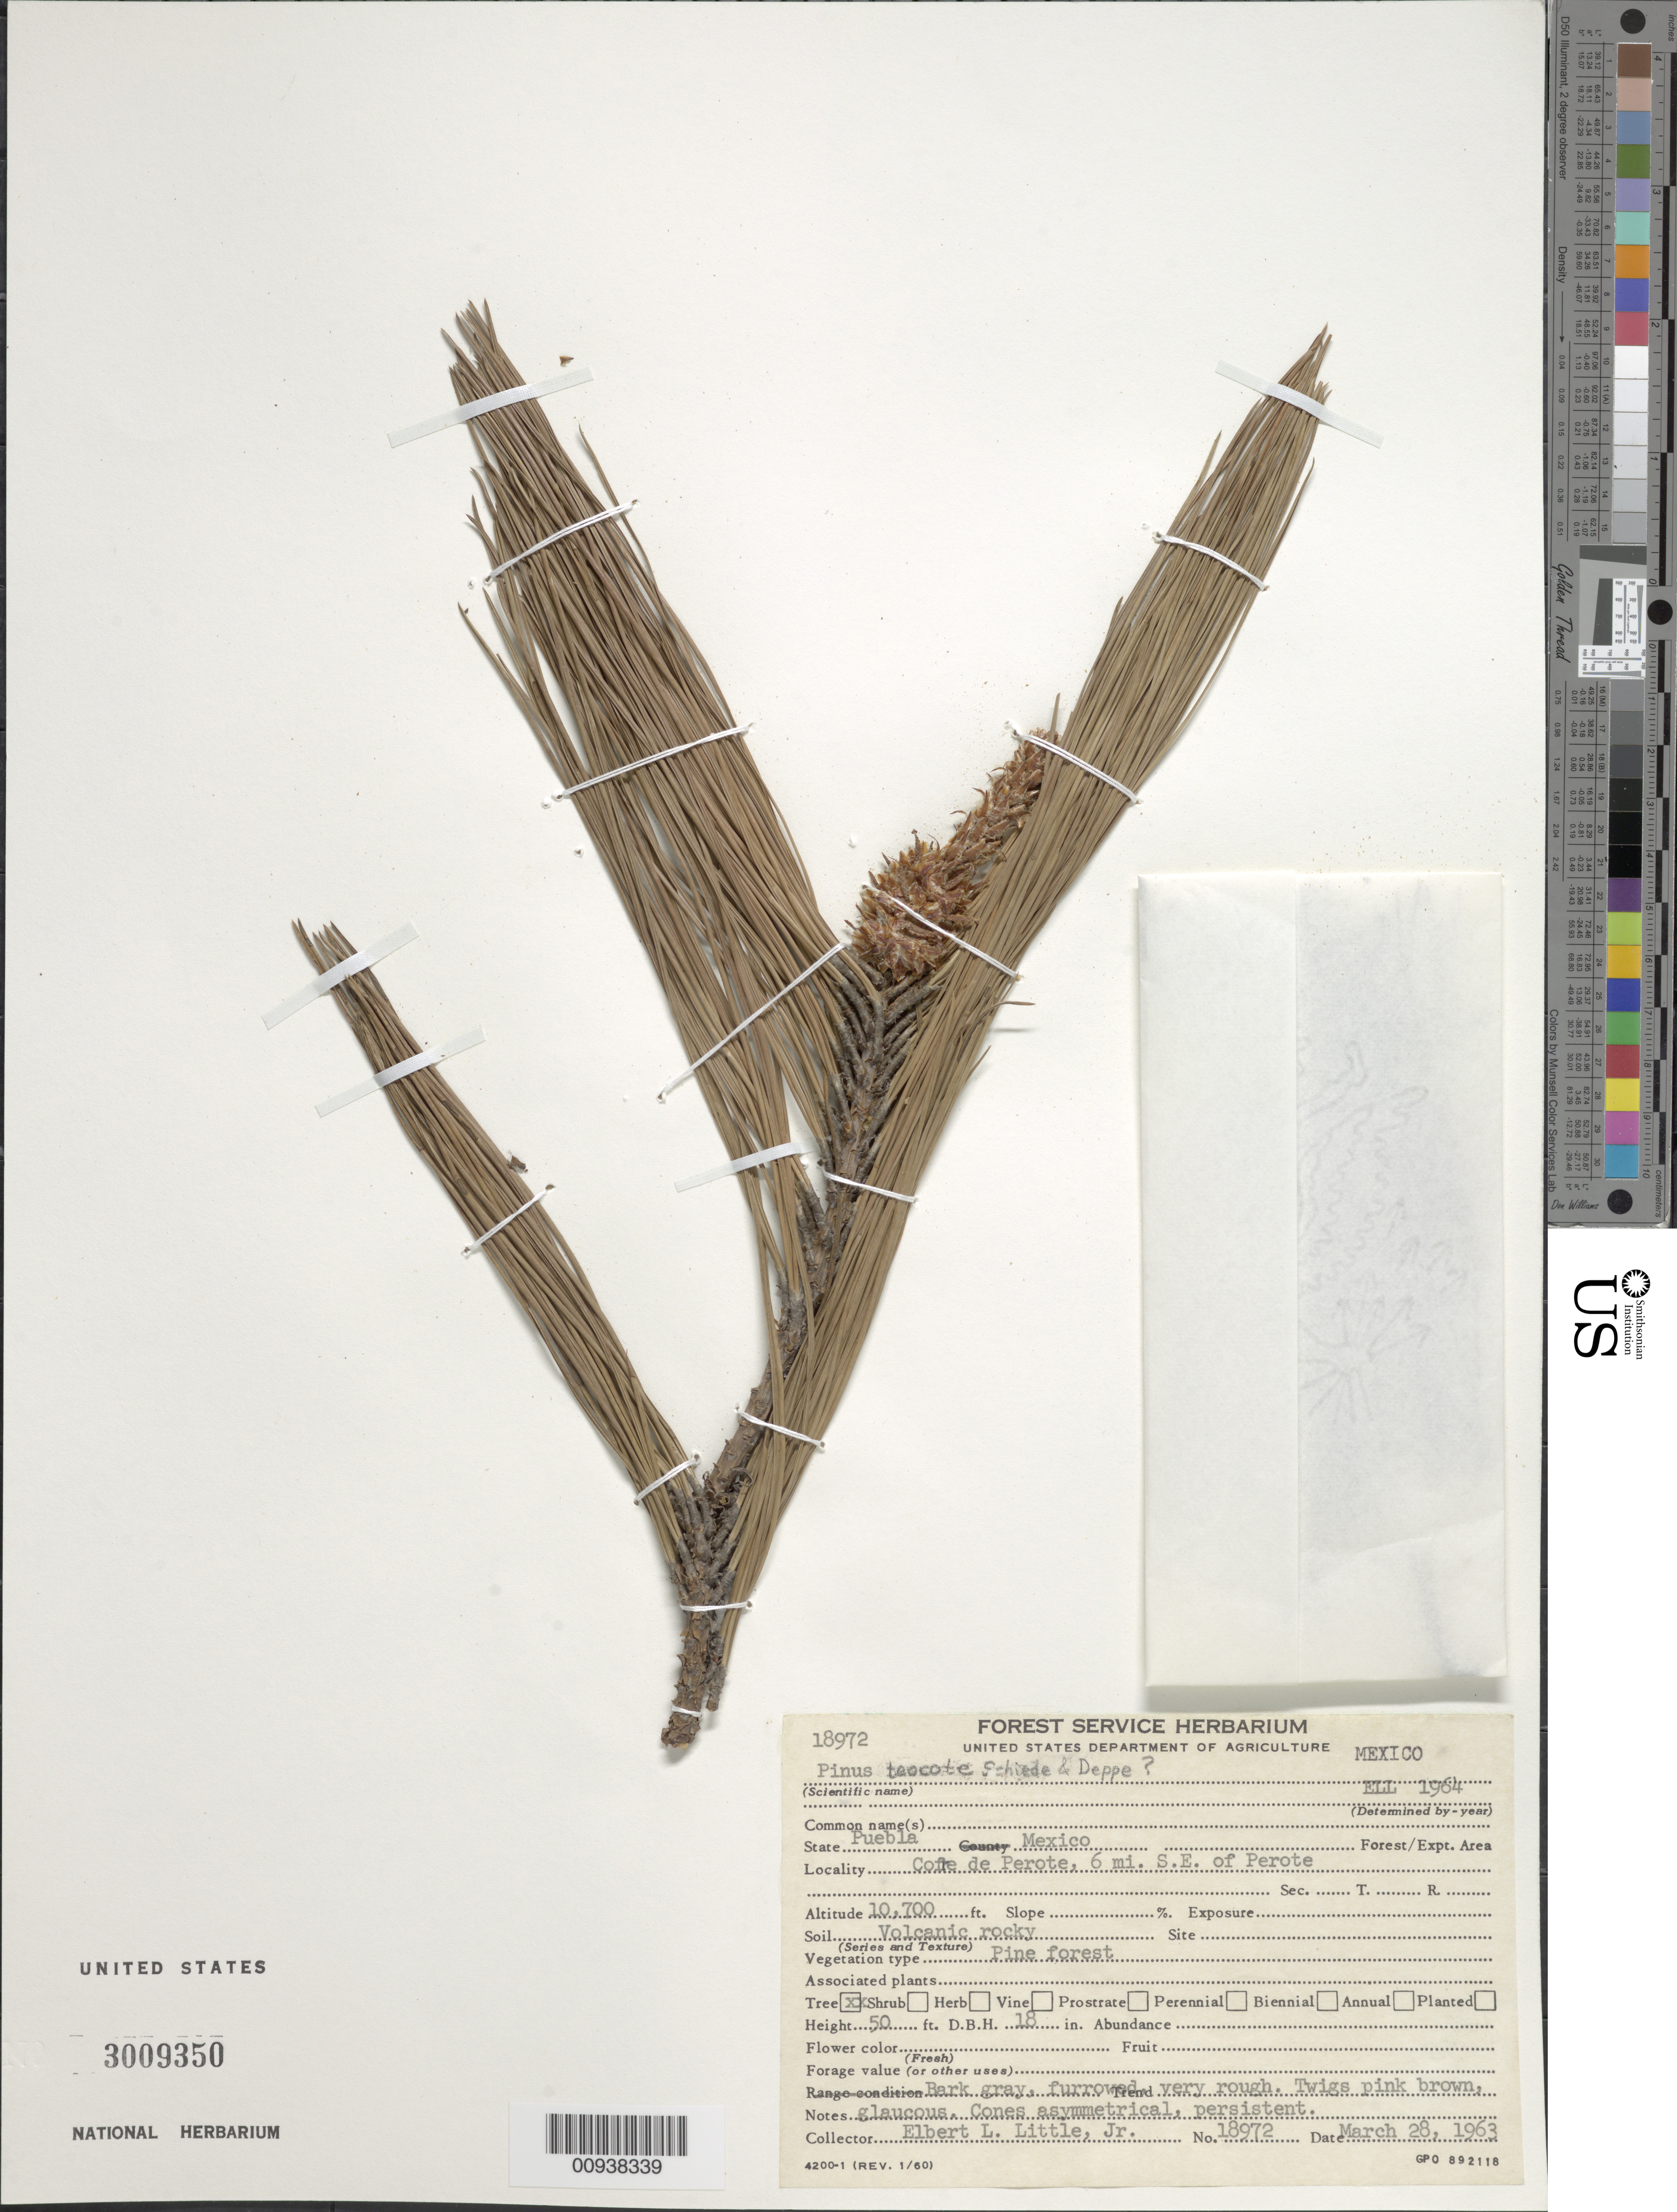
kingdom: Plantae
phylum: Tracheophyta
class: Pinopsida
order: Pinales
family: Pinaceae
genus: Pinus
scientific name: Pinus teocote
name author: Schltdl. & Cham.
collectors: E. L. Little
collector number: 18972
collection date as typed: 28 Mar 1963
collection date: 1963-03-28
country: Mexico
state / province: Puebla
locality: Cofre de Perote, 6 mi. SE of Perote. (Check! Possibly Veracruz).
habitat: Pine forest. Volcanic rocky soil.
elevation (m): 3261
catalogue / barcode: US 3009350